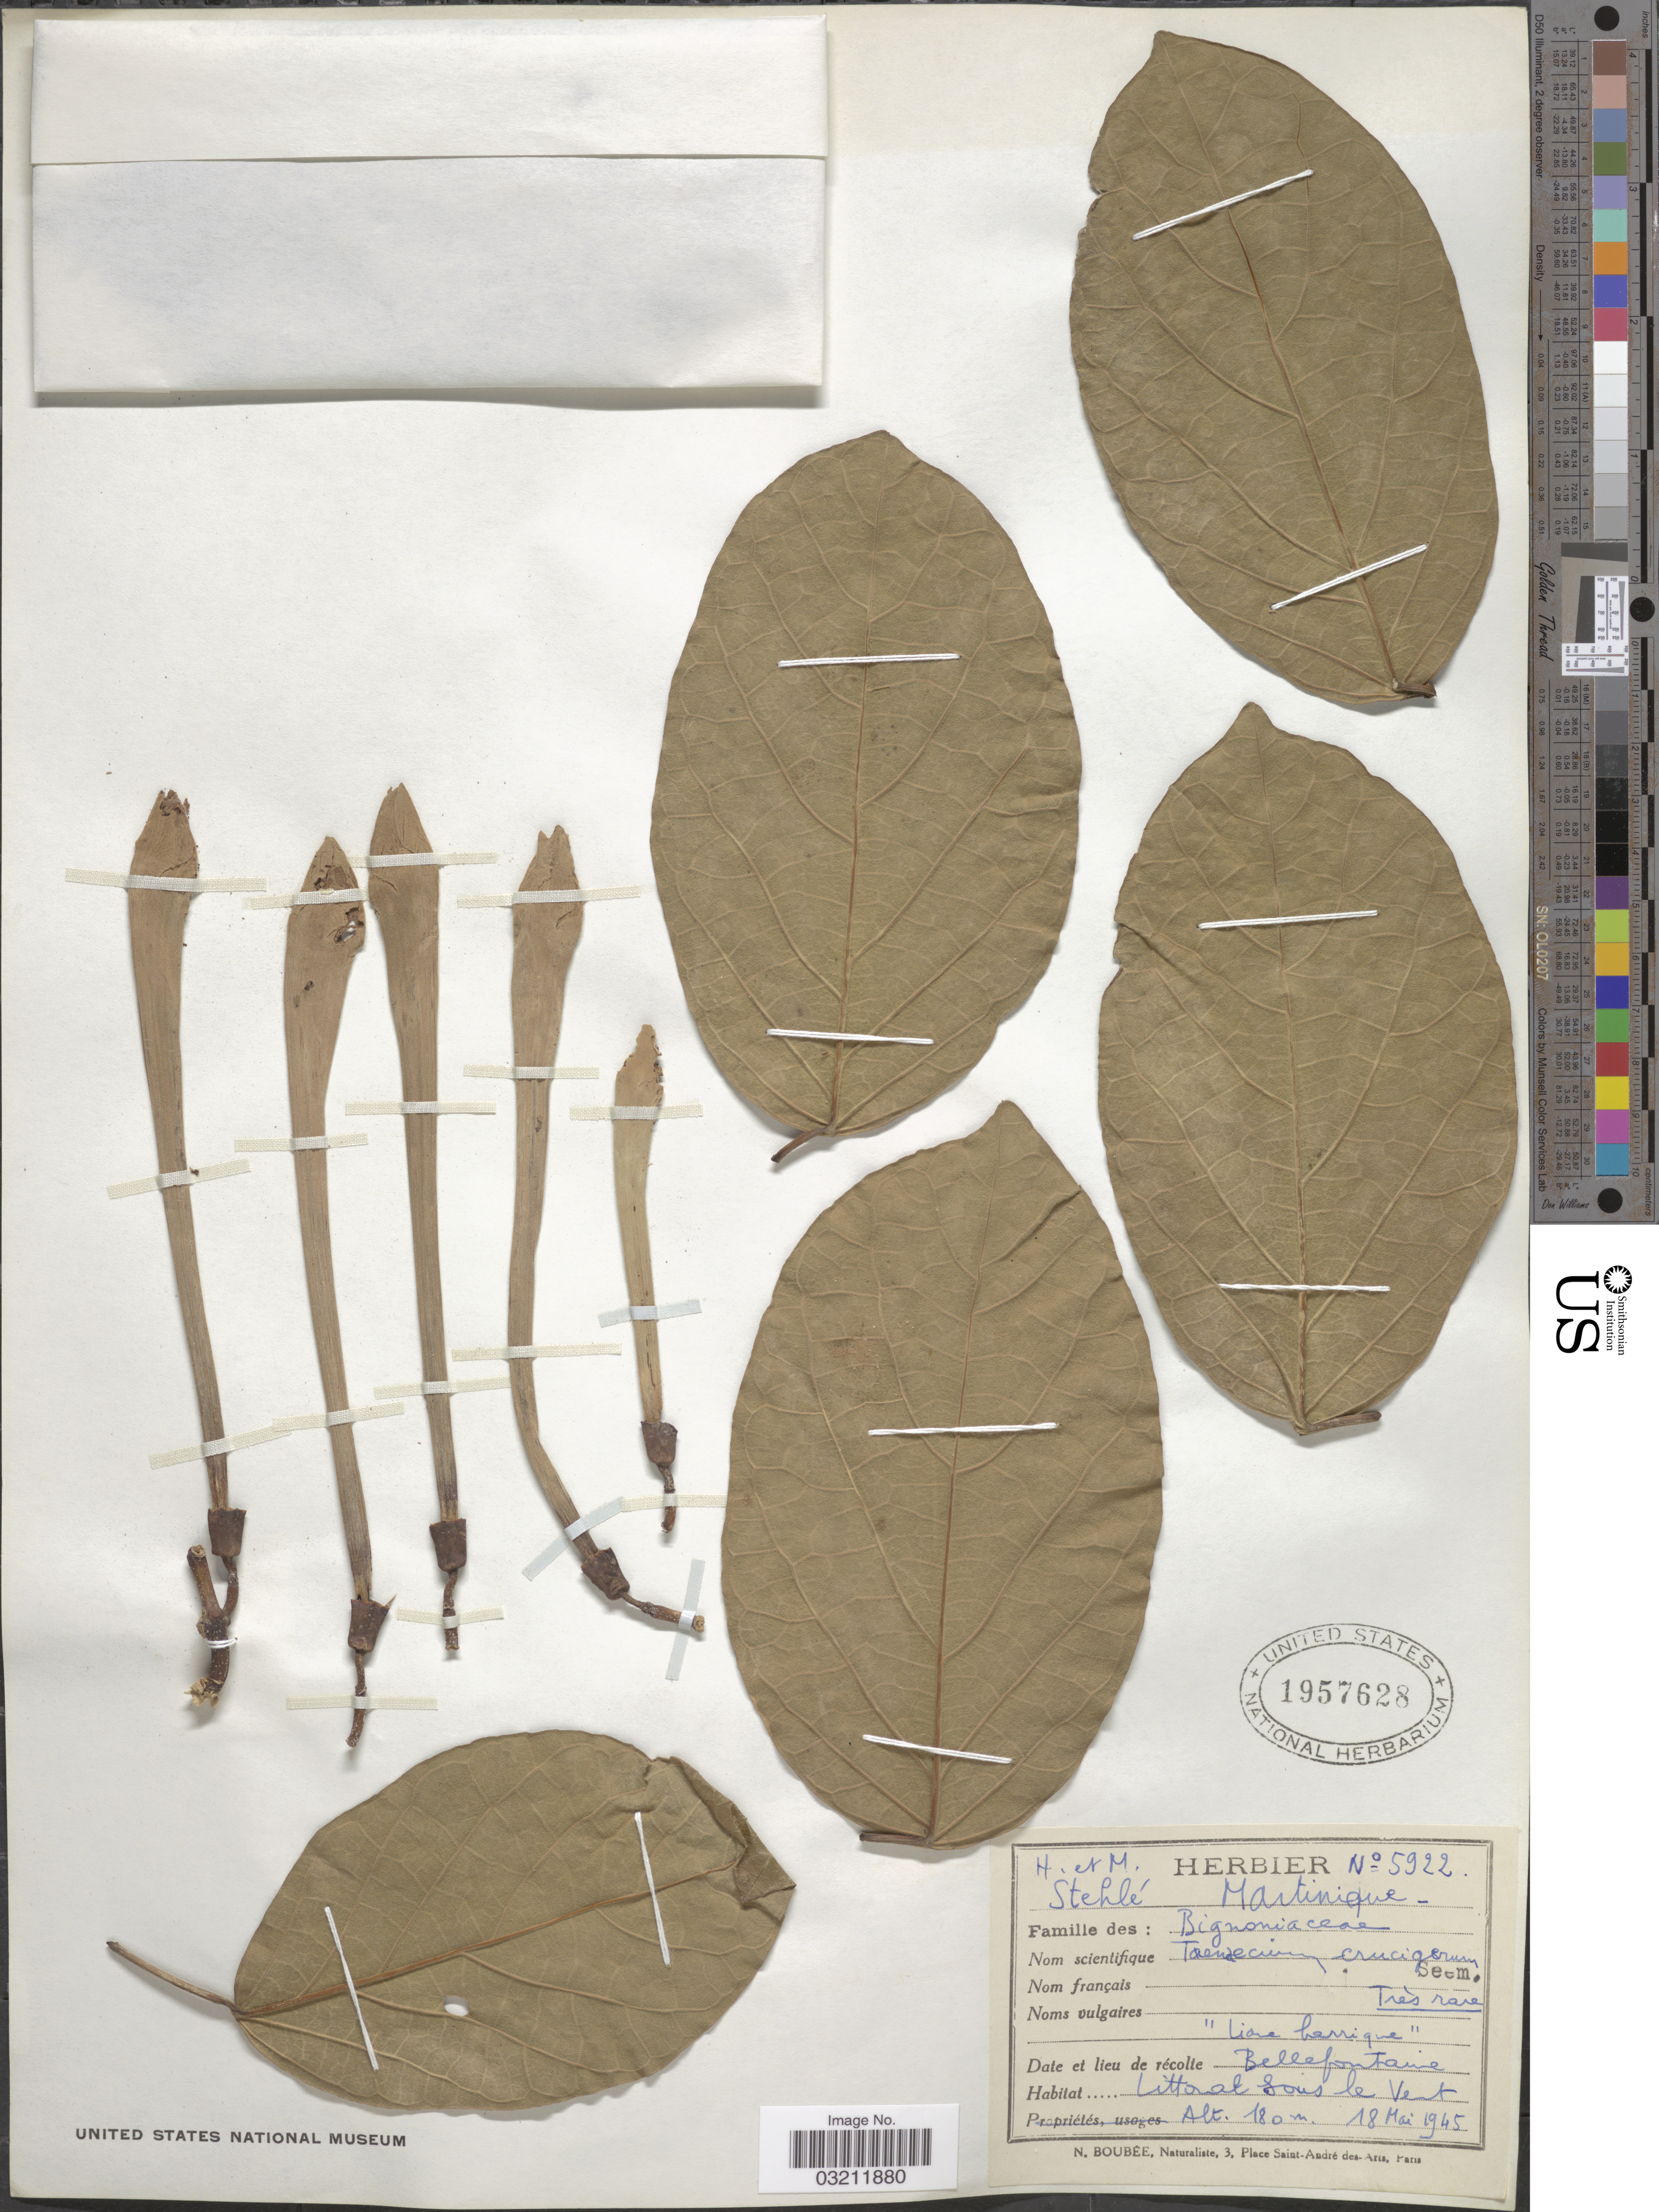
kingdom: Plantae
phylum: Tracheophyta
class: Magnoliopsida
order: Lamiales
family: Bignoniaceae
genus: Tanaecium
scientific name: Tanaecium crucigerum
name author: Seem.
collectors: H. Stehlé & M. Stehlé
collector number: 5922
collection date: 1945-05-18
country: Martinique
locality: Bellefontaine.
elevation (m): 180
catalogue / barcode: US 1957628